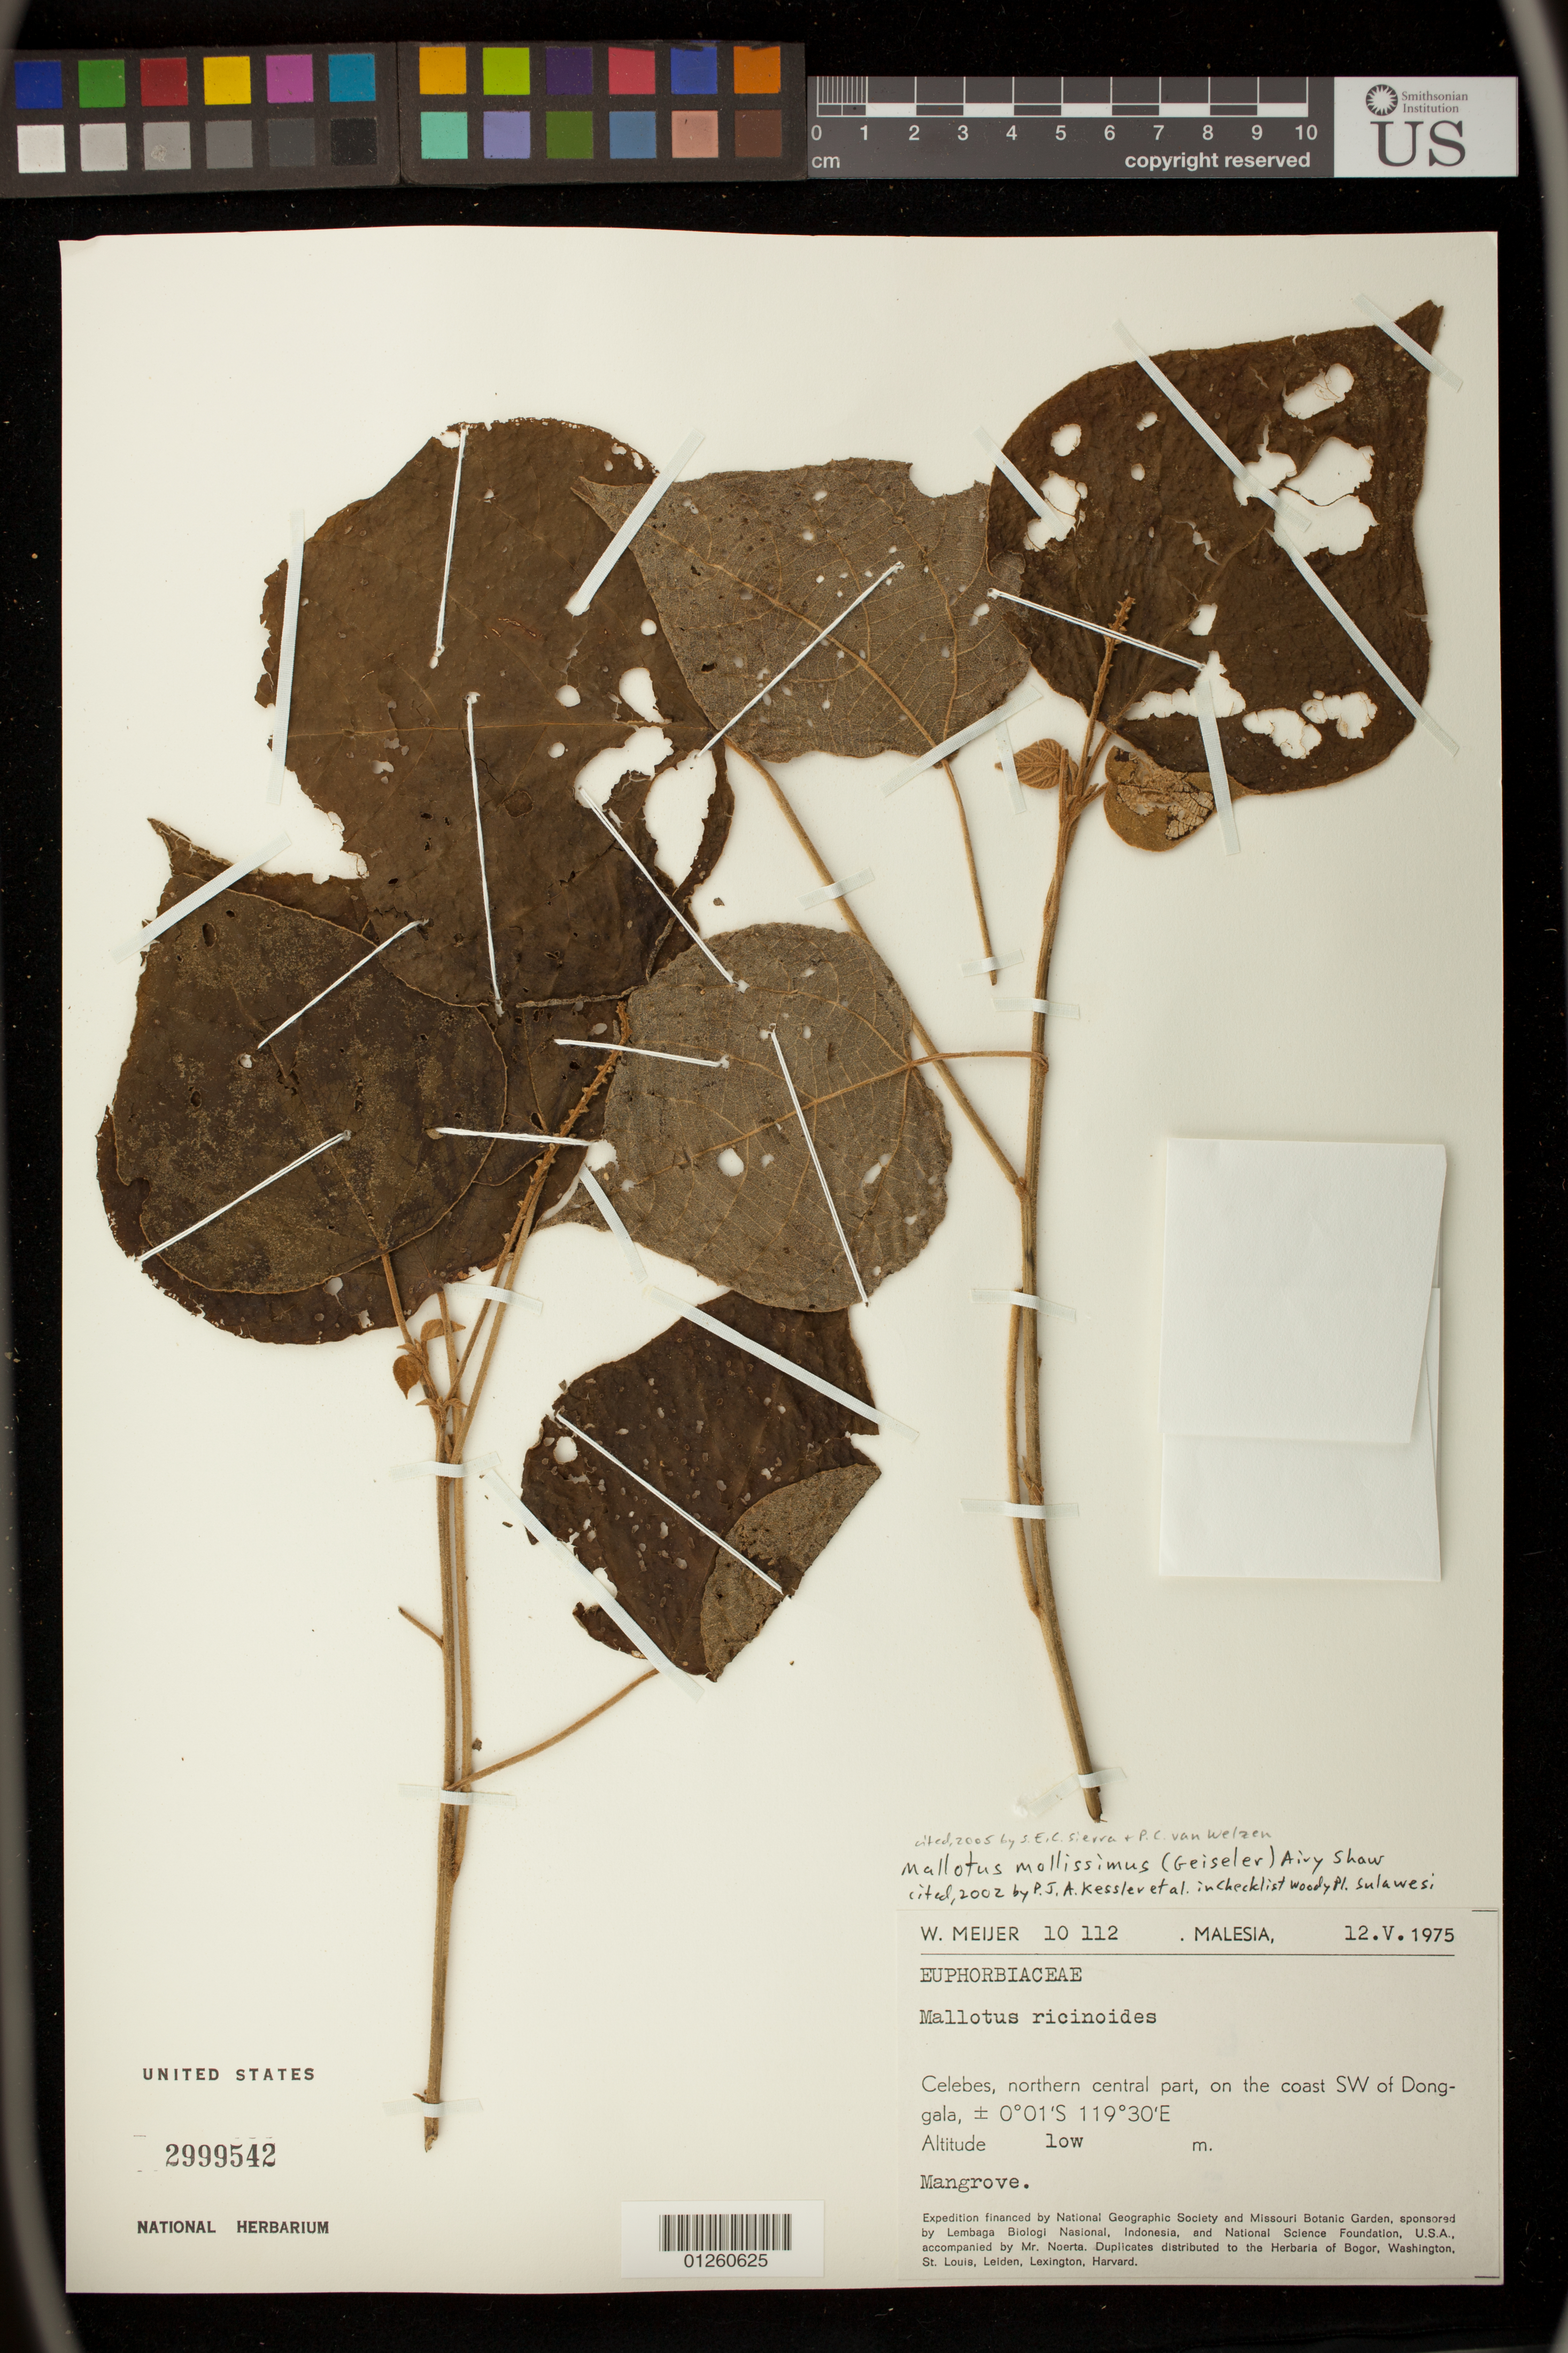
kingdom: Plantae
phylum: Tracheophyta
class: Magnoliopsida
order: Malpighiales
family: Euphorbiaceae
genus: Mallotus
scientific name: Mallotus mollissimus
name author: (Geiseler) Airy Shaw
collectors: W. Meijer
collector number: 10 112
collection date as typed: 5/12/1975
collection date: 1975-05-12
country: Indonesia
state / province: Sulawesi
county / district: Sulawesi Tengah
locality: Celebes, northern central part, on the coast SW of Donggala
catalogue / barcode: US 2999542